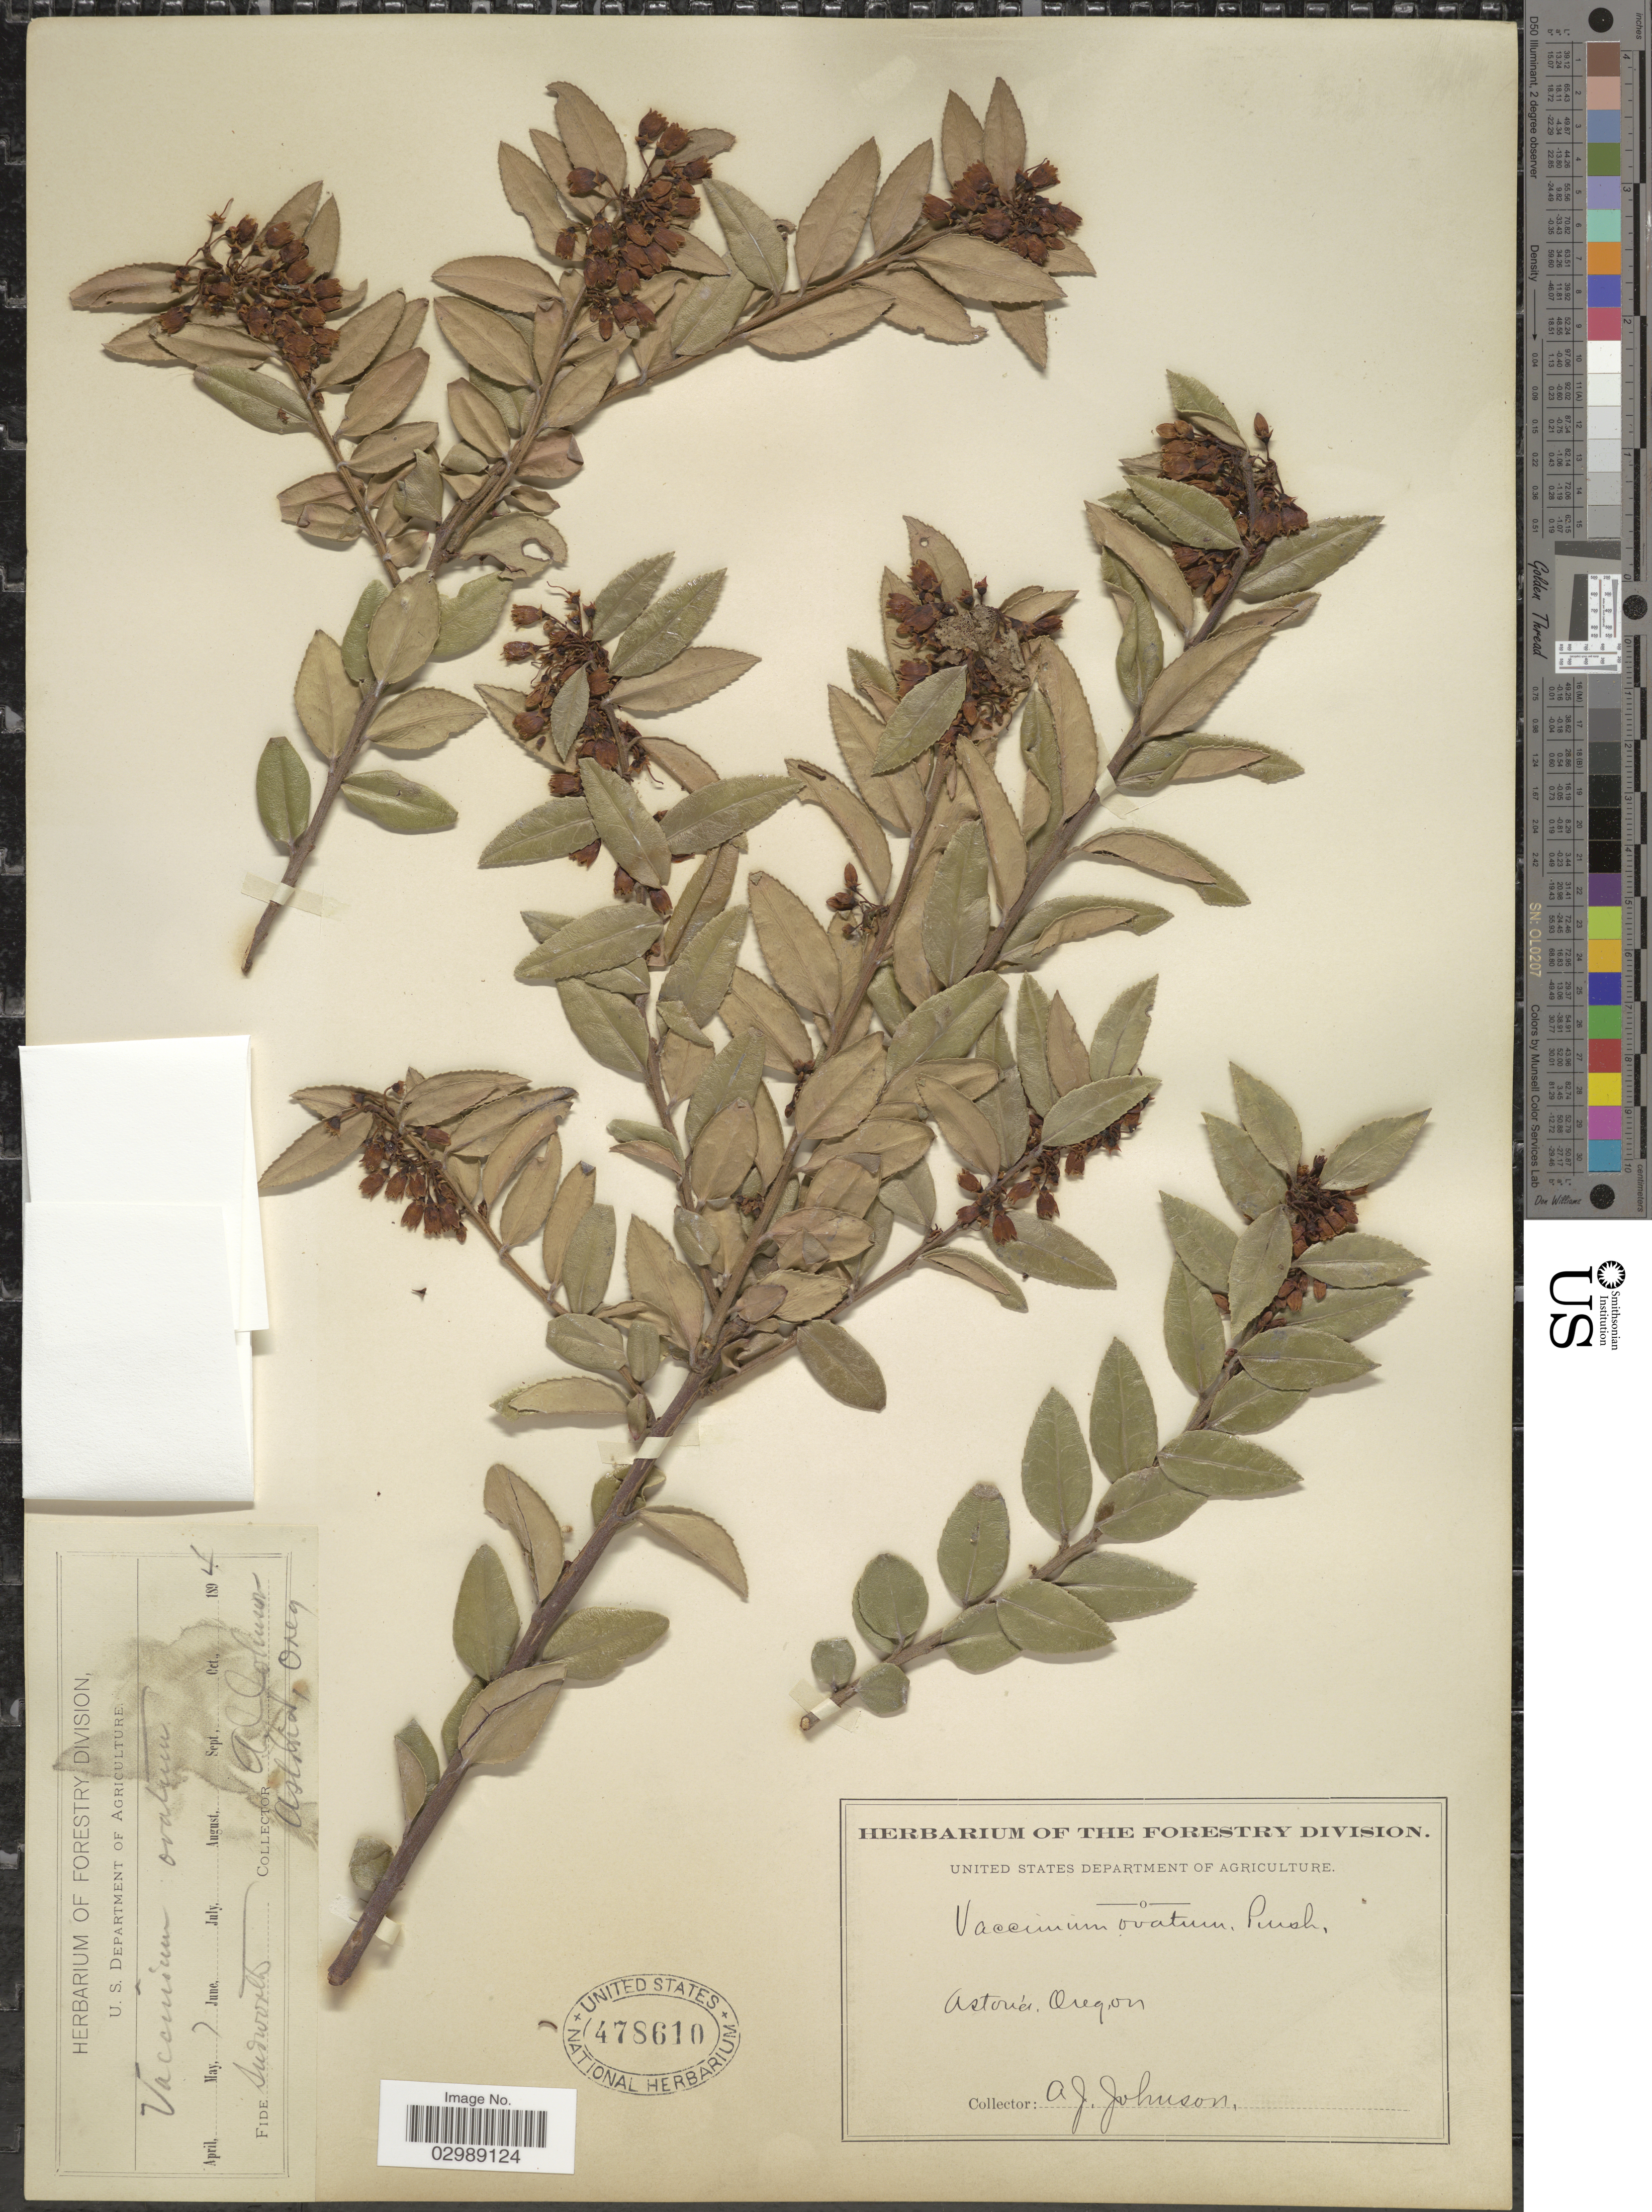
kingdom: Plantae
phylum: Tracheophyta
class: Magnoliopsida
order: Ericales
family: Ericaceae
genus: Vaccinium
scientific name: Vaccinium ovatum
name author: Pursh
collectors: A. Johnson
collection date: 1894-05-07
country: United States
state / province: Oregon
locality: Astoria.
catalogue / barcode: US 478610